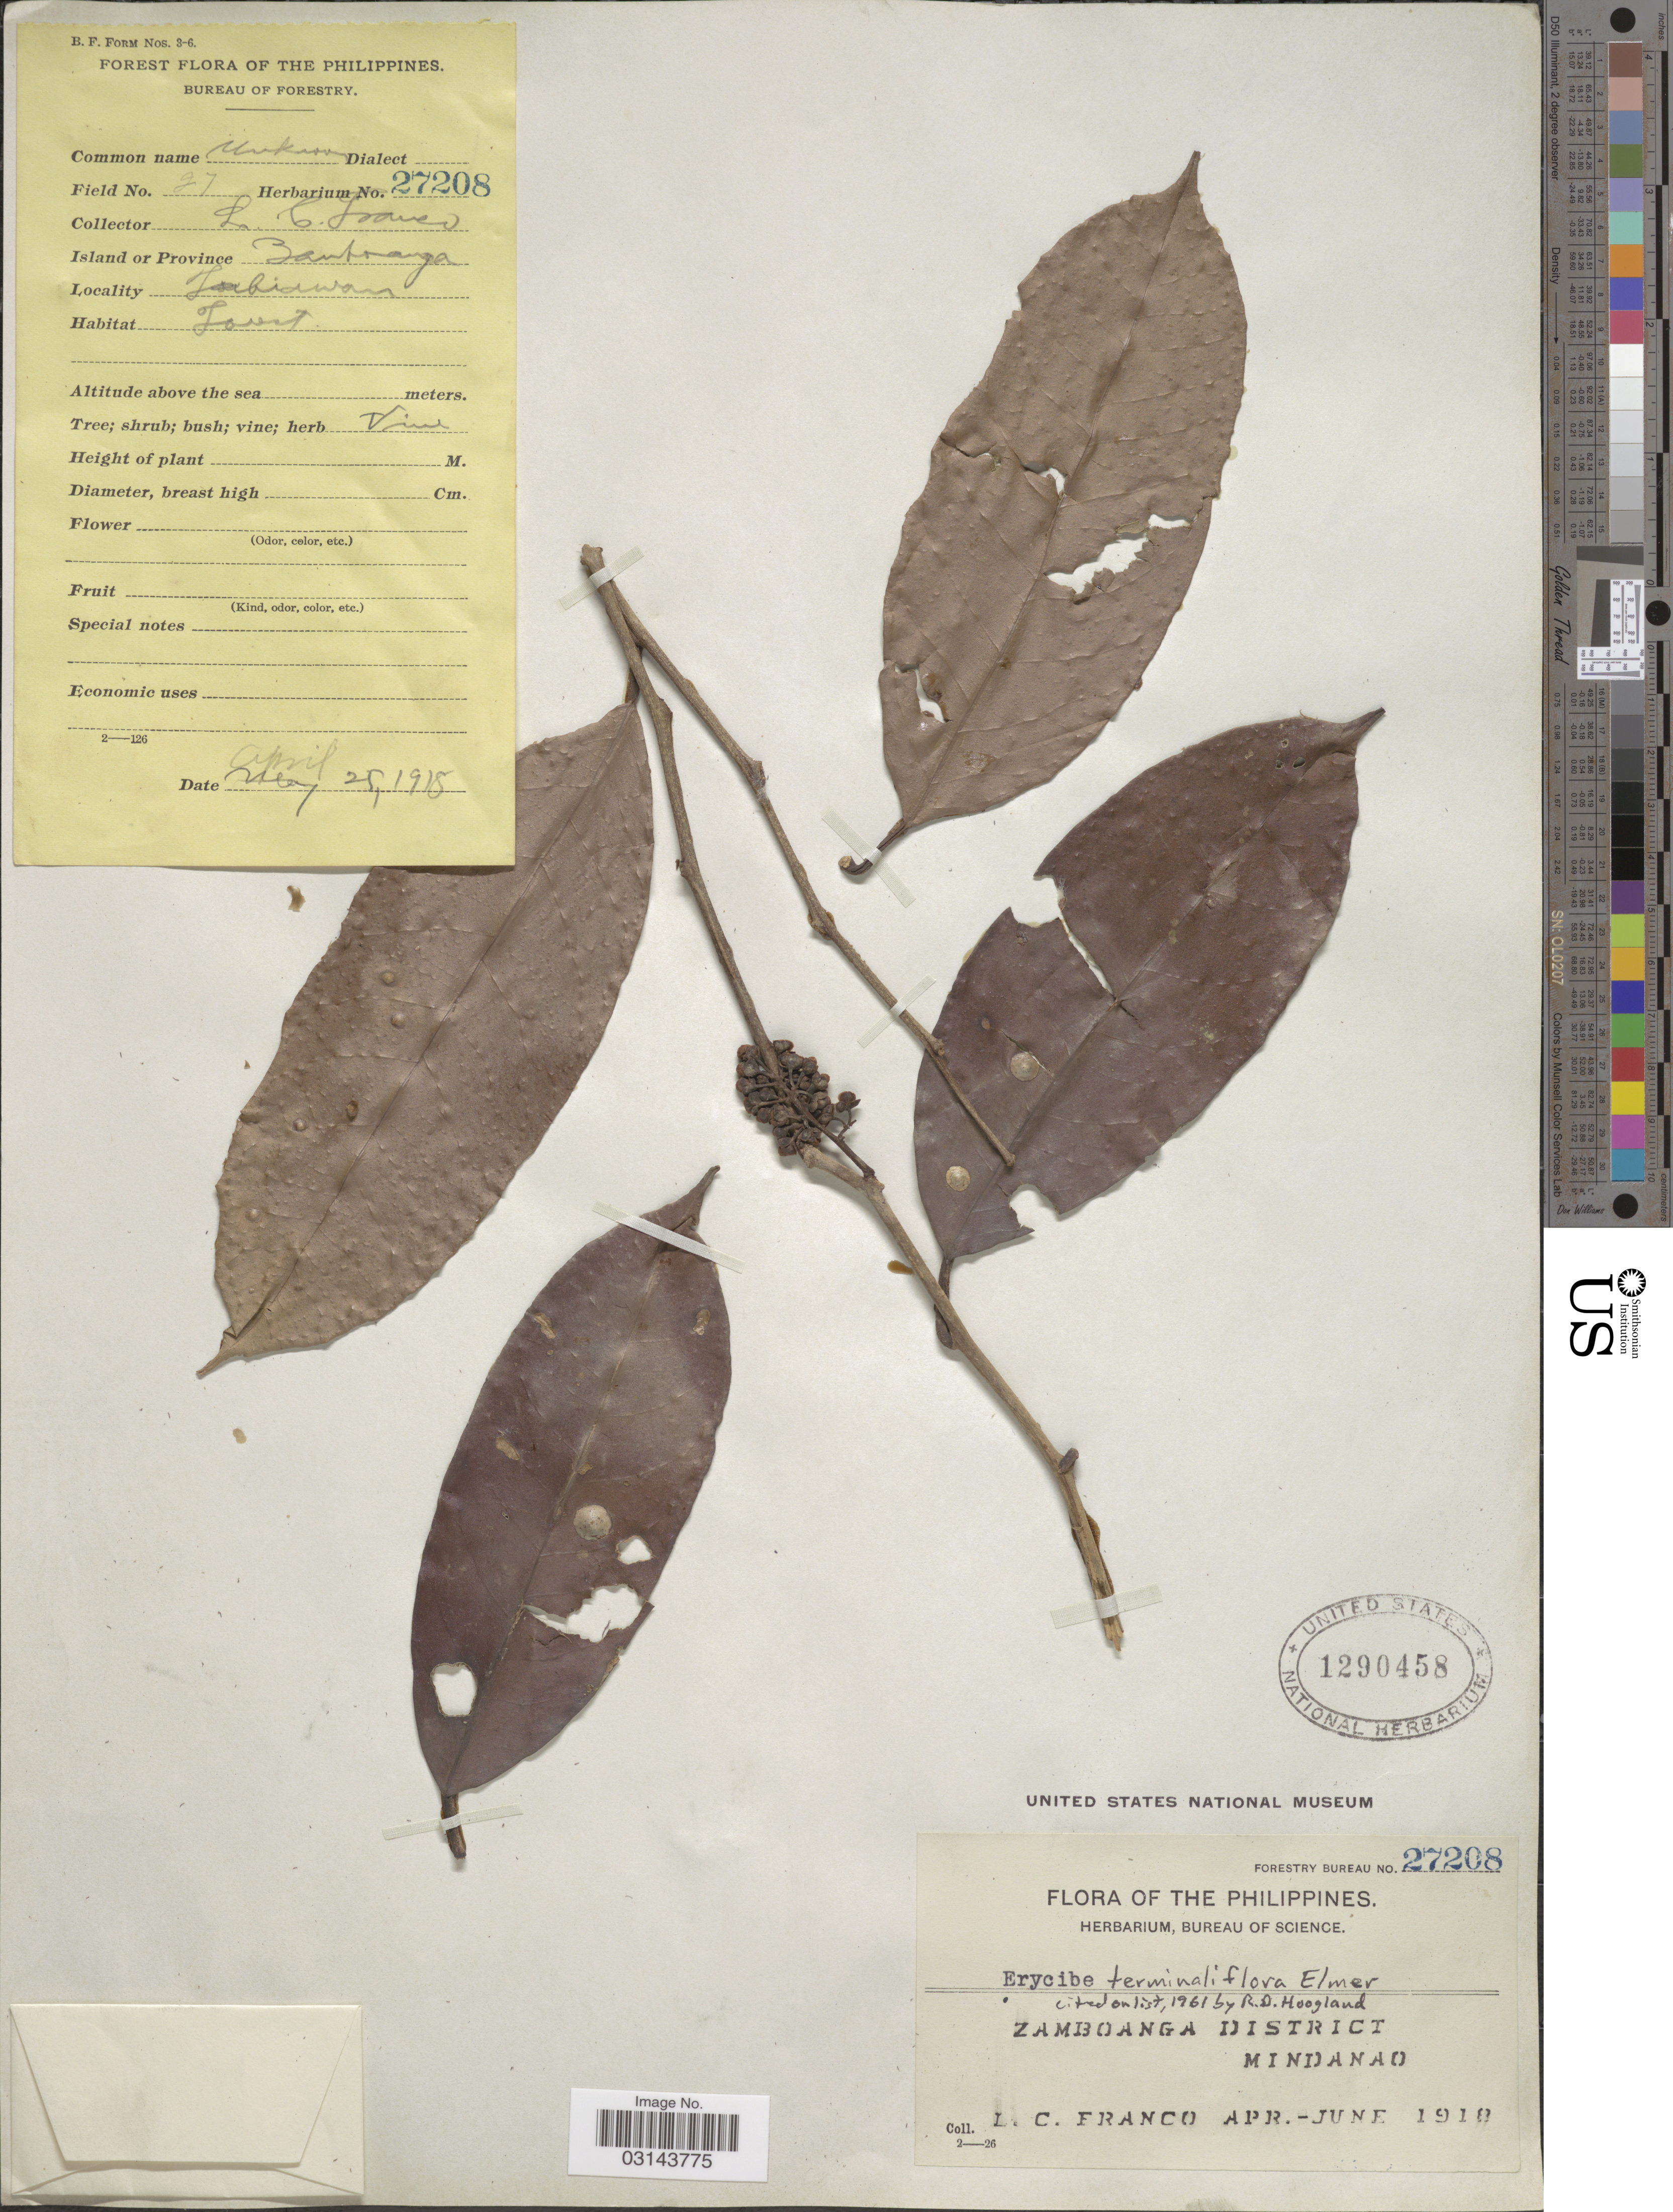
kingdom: Plantae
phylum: Tracheophyta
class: Magnoliopsida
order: Solanales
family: Convolvulaceae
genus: Erycibe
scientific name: Erycibe terminaliflora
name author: Elmer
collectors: L. C. Franco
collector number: Forestry Bureau 27208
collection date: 1918-04-25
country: Philippines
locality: Zamboanga District Mindanao.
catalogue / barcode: US 1290458